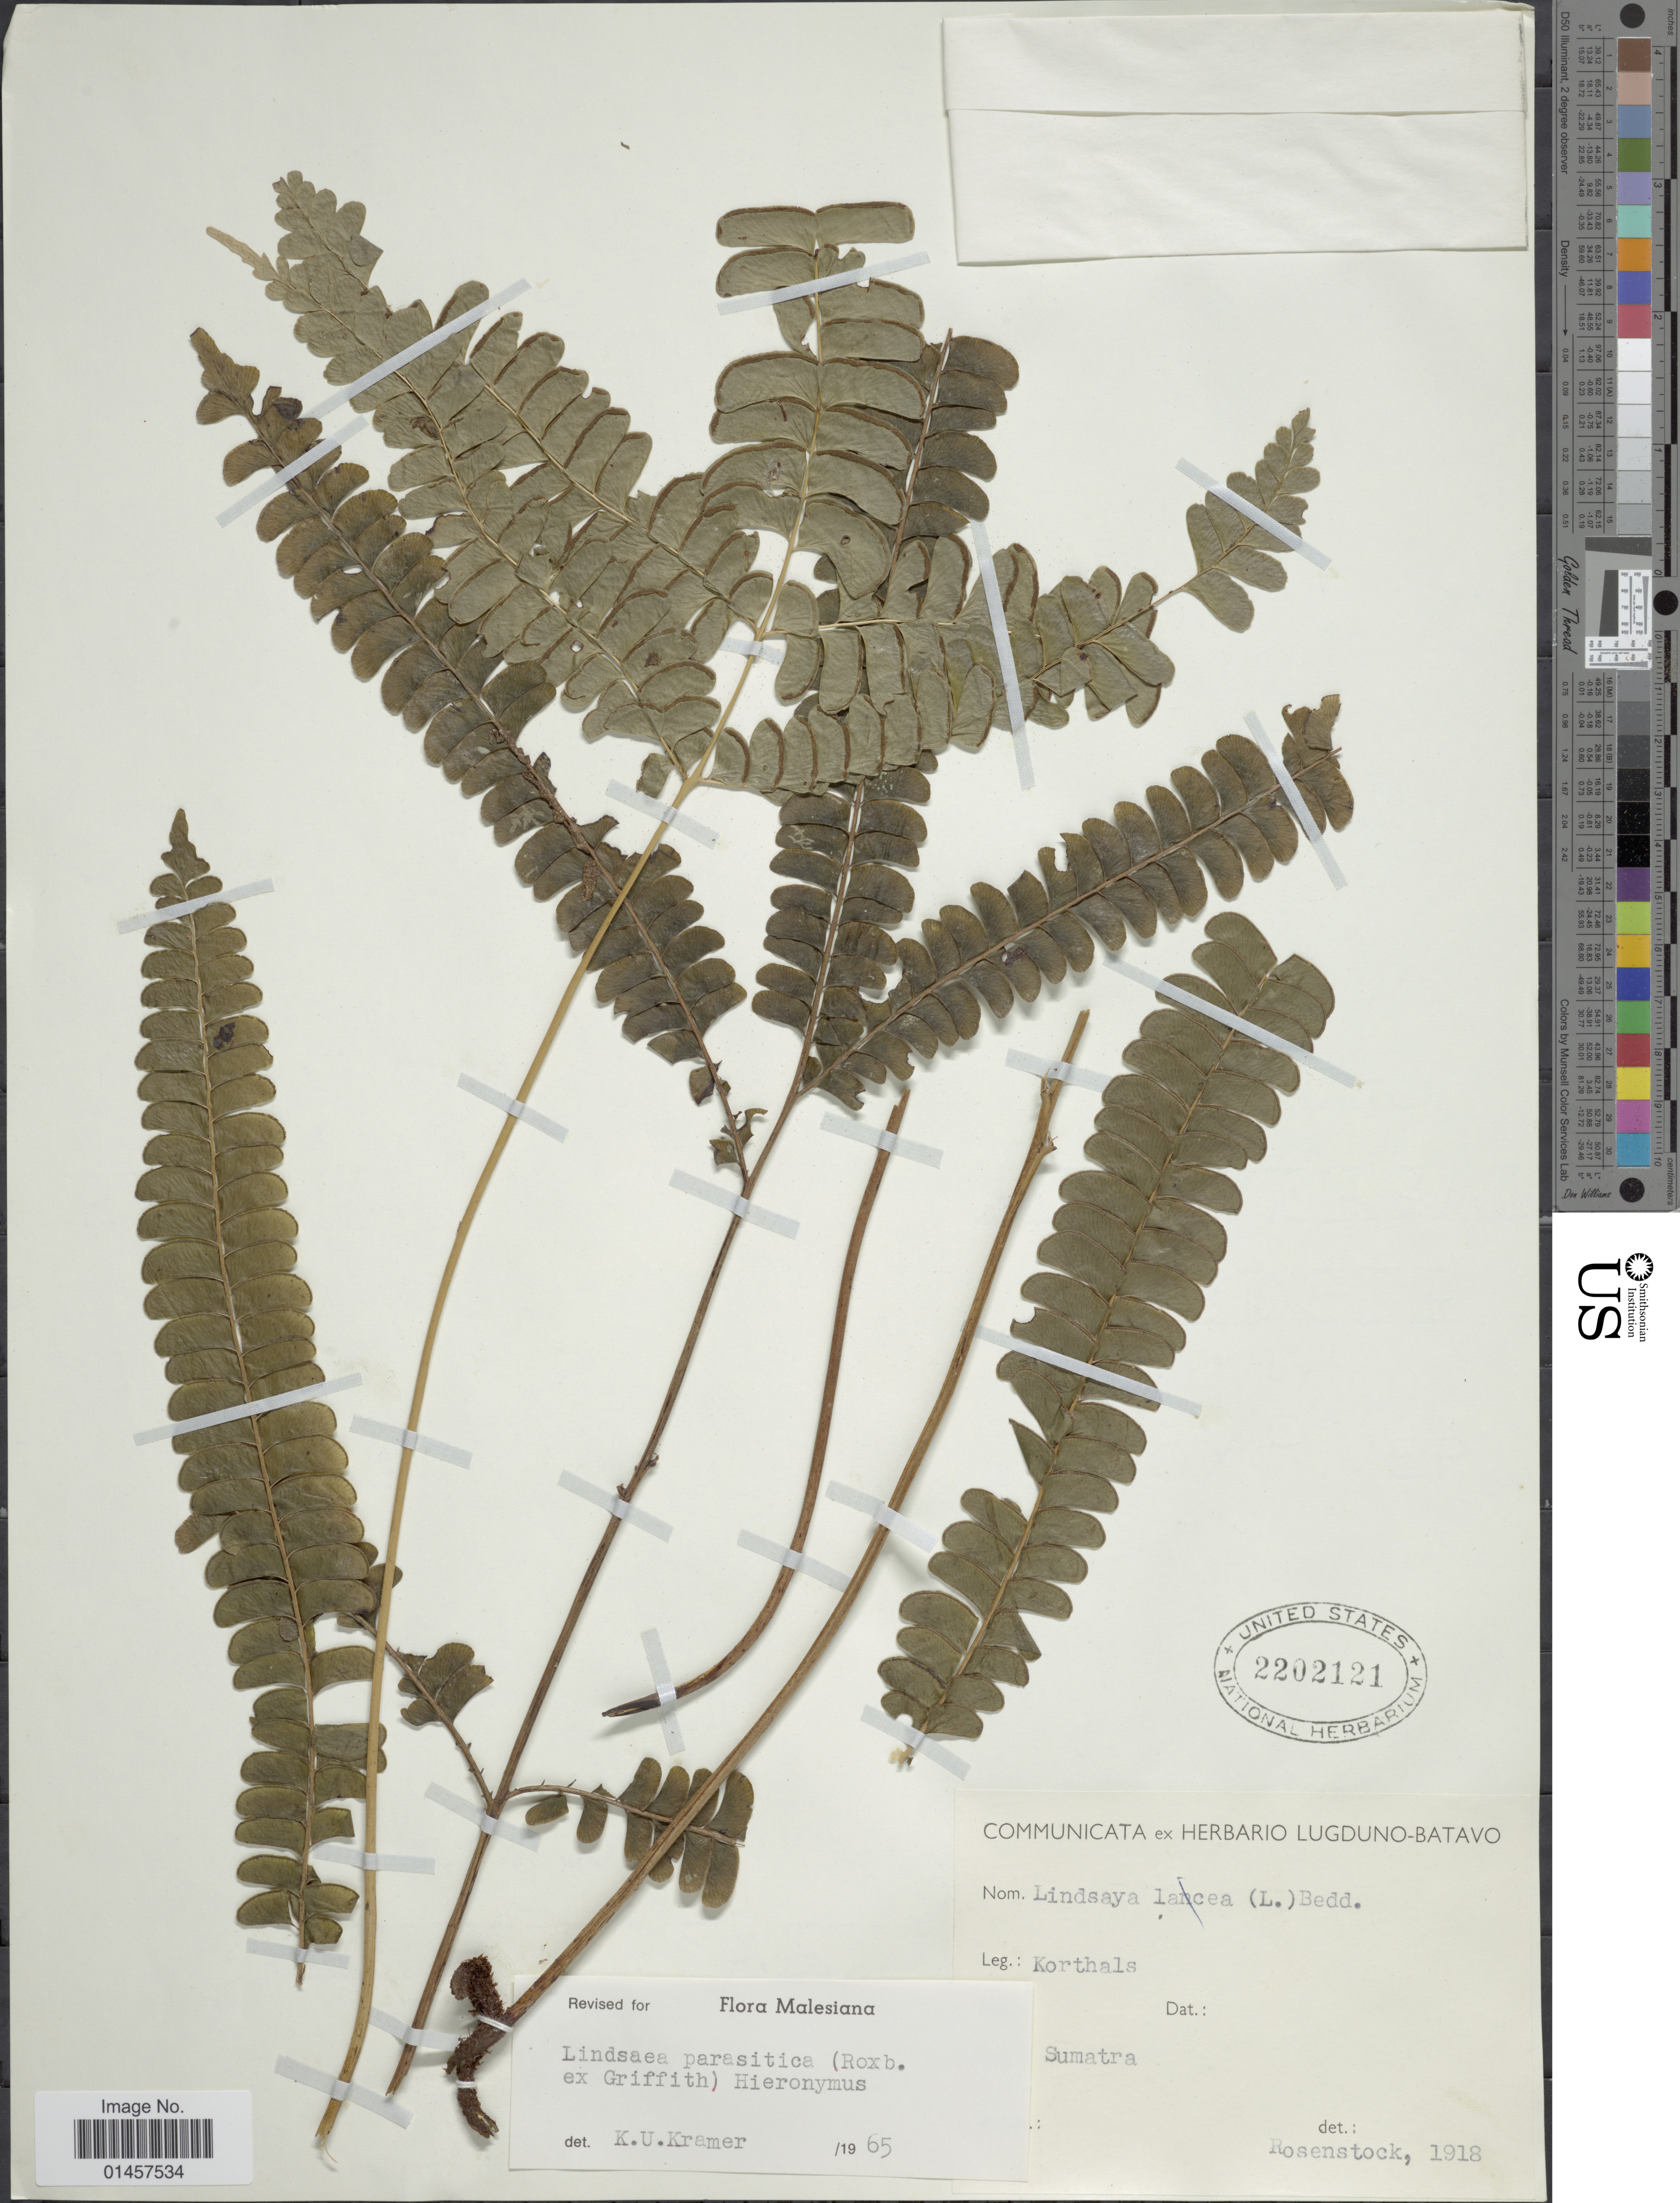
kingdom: Plantae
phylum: Tracheophyta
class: Polypodiopsida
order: Polypodiales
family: Lindsaeaceae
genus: Nesolindsaea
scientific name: Nesolindsaea caudata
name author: (Hook.) Lehtonen & Christenh.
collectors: -. Korthals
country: Indonesia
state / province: Sumatra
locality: Sumatra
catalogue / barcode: US 2202121